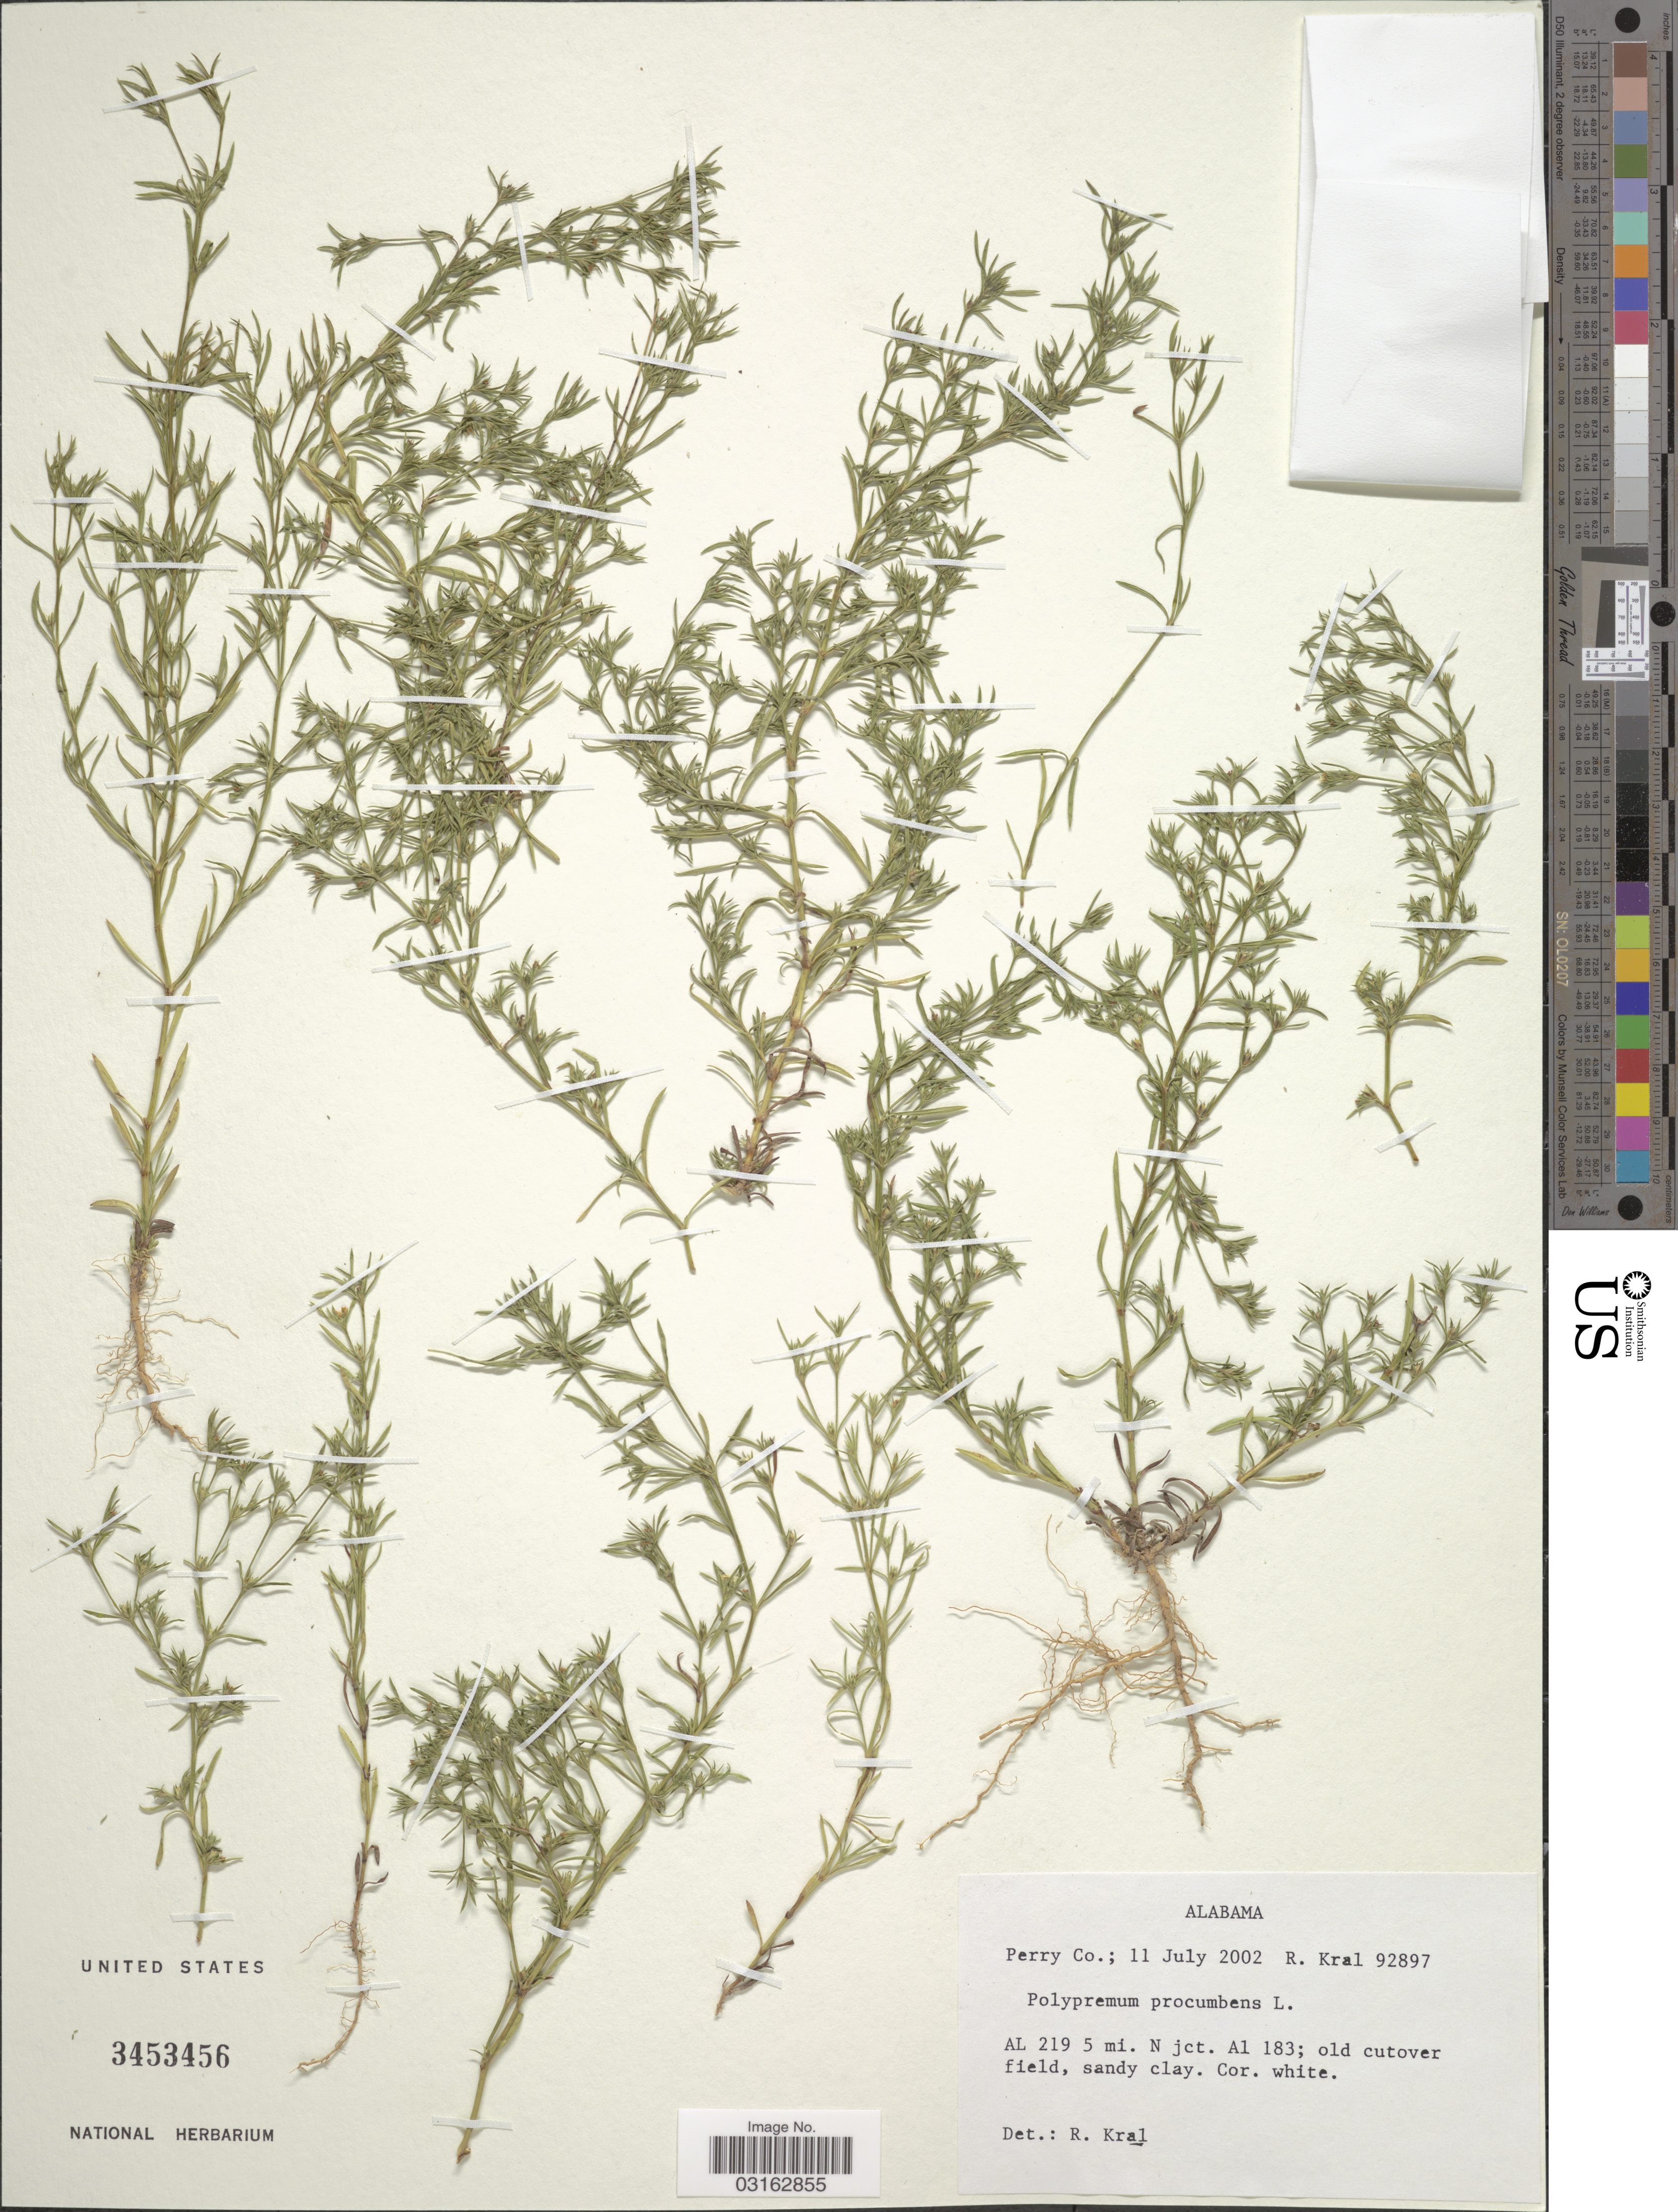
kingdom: Plantae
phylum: Tracheophyta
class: Magnoliopsida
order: Lamiales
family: Tetrachondraceae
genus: Polypremum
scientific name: Polypremum procumbens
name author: L.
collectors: R. Kral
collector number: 92897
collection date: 2002-07-11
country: United States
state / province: Alabama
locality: AL 219 5 mi. N jct. Al 183.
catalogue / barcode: US 3453456